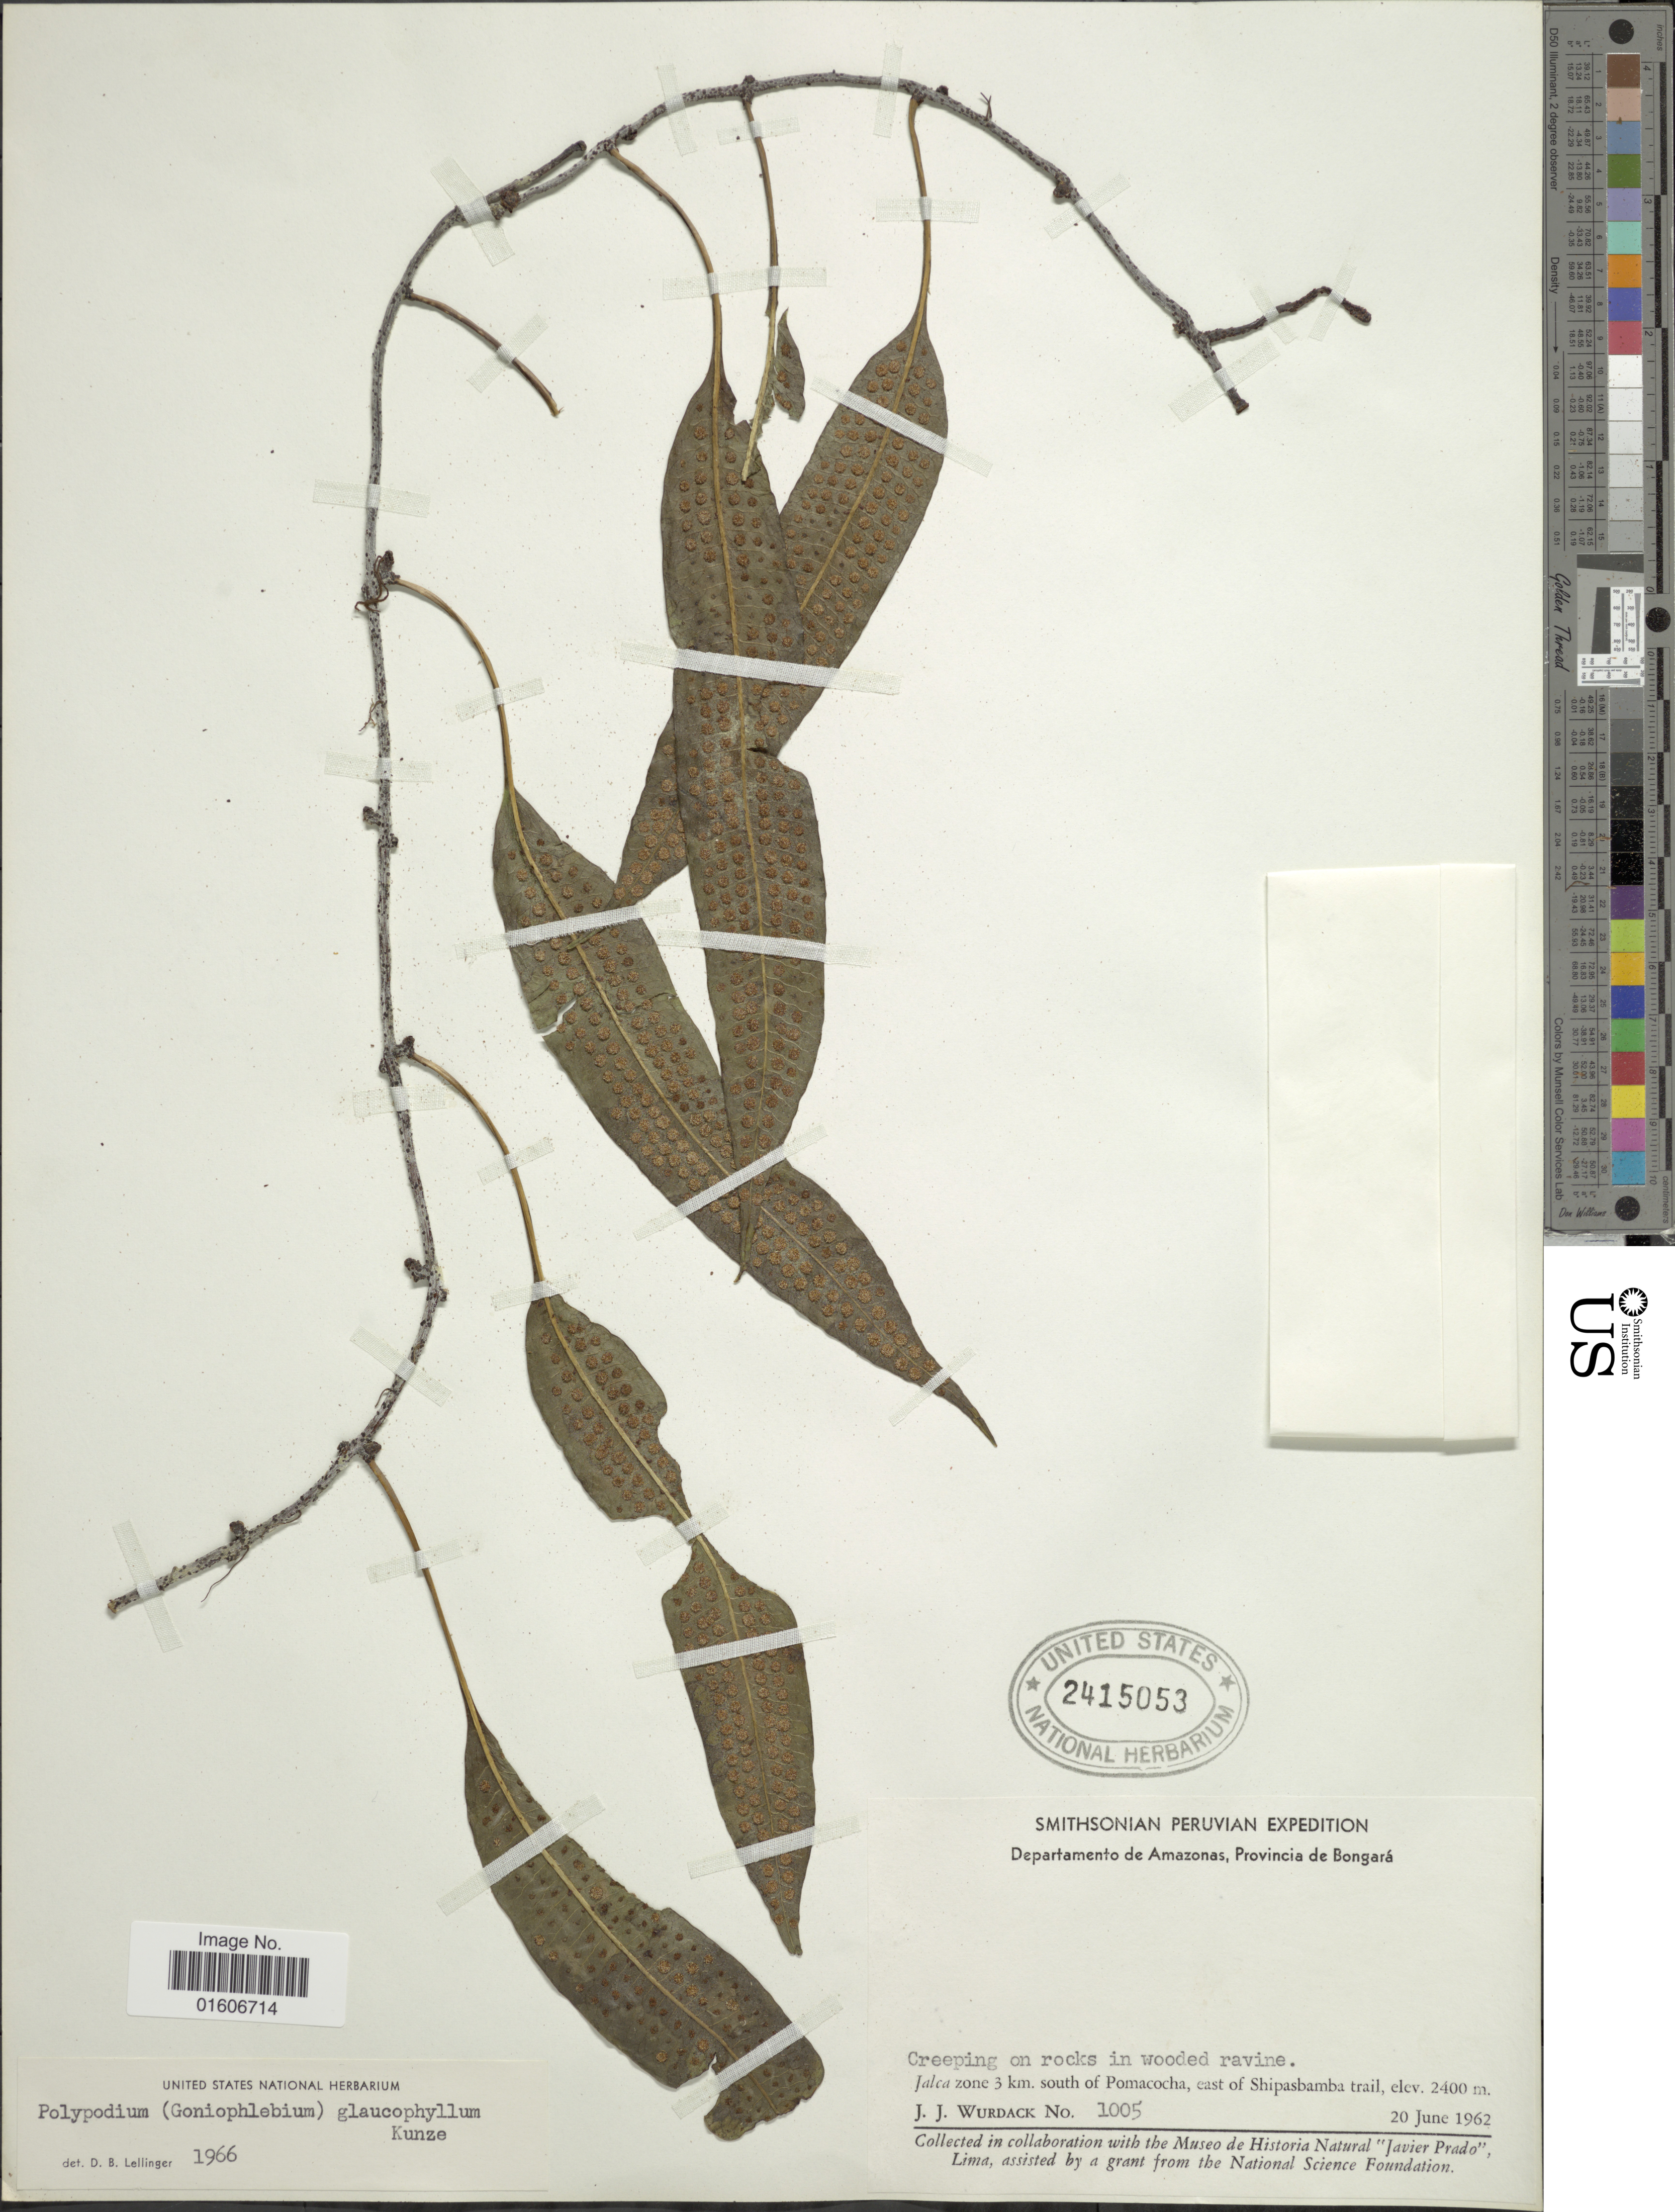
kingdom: Plantae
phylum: Tracheophyta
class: Polypodiopsida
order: Polypodiales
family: Polypodiaceae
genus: Serpocaulon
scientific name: Serpocaulon levigatum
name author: (Cav.) A.R. Sm.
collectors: J. J. Wurdack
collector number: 1005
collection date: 1962-06-20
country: Peru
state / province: Amazonas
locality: Departamento de Amazonas, Provincia de Bongará, Jalca zone 3 km. south of Pomacocha, east of Shipasbamba trail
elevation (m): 2400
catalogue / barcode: US 2415053